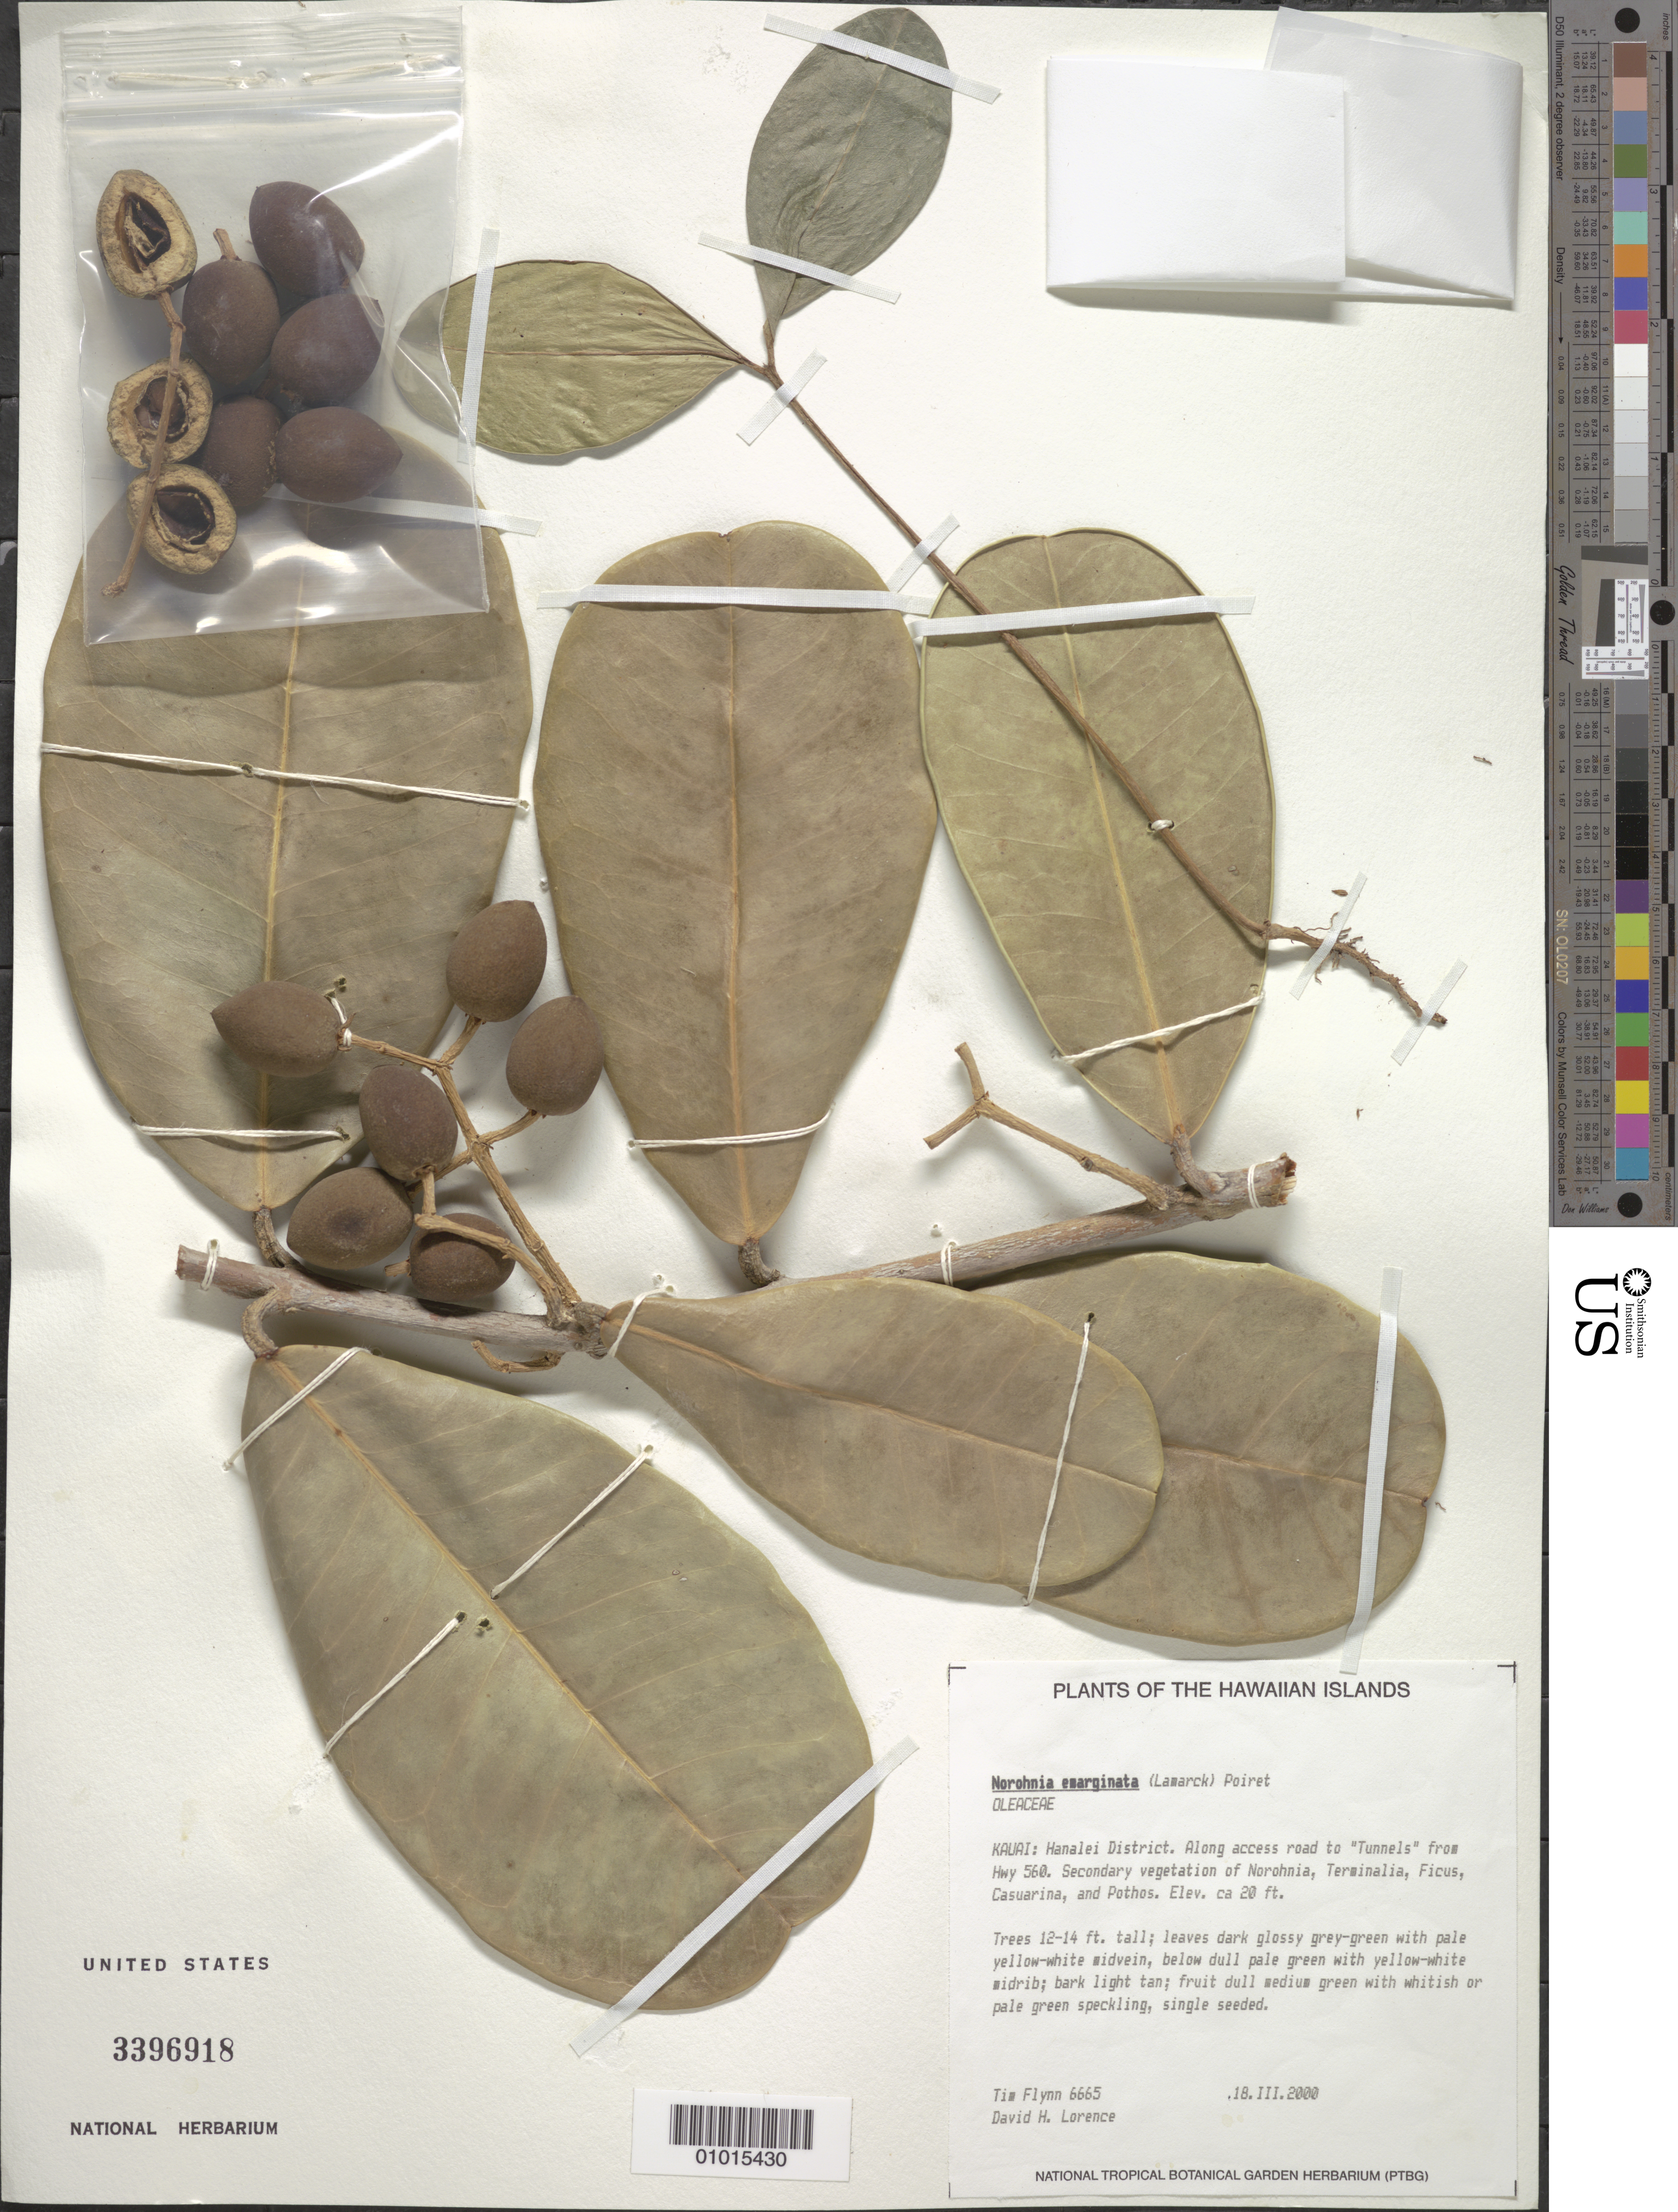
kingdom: Plantae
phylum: Tracheophyta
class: Magnoliopsida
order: Lamiales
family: Oleaceae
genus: Noronhia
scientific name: Noronhia emarginata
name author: (Lam.) Thouars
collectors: T. W. Flynn & D. Lorence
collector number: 6665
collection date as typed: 18 Mar 2000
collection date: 2000-03-18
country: United States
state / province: Hawaii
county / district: Kauai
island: Kaua'i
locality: Hanalei District, along access road to "Tunnels" from Hwy 560.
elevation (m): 7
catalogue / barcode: US 3396318